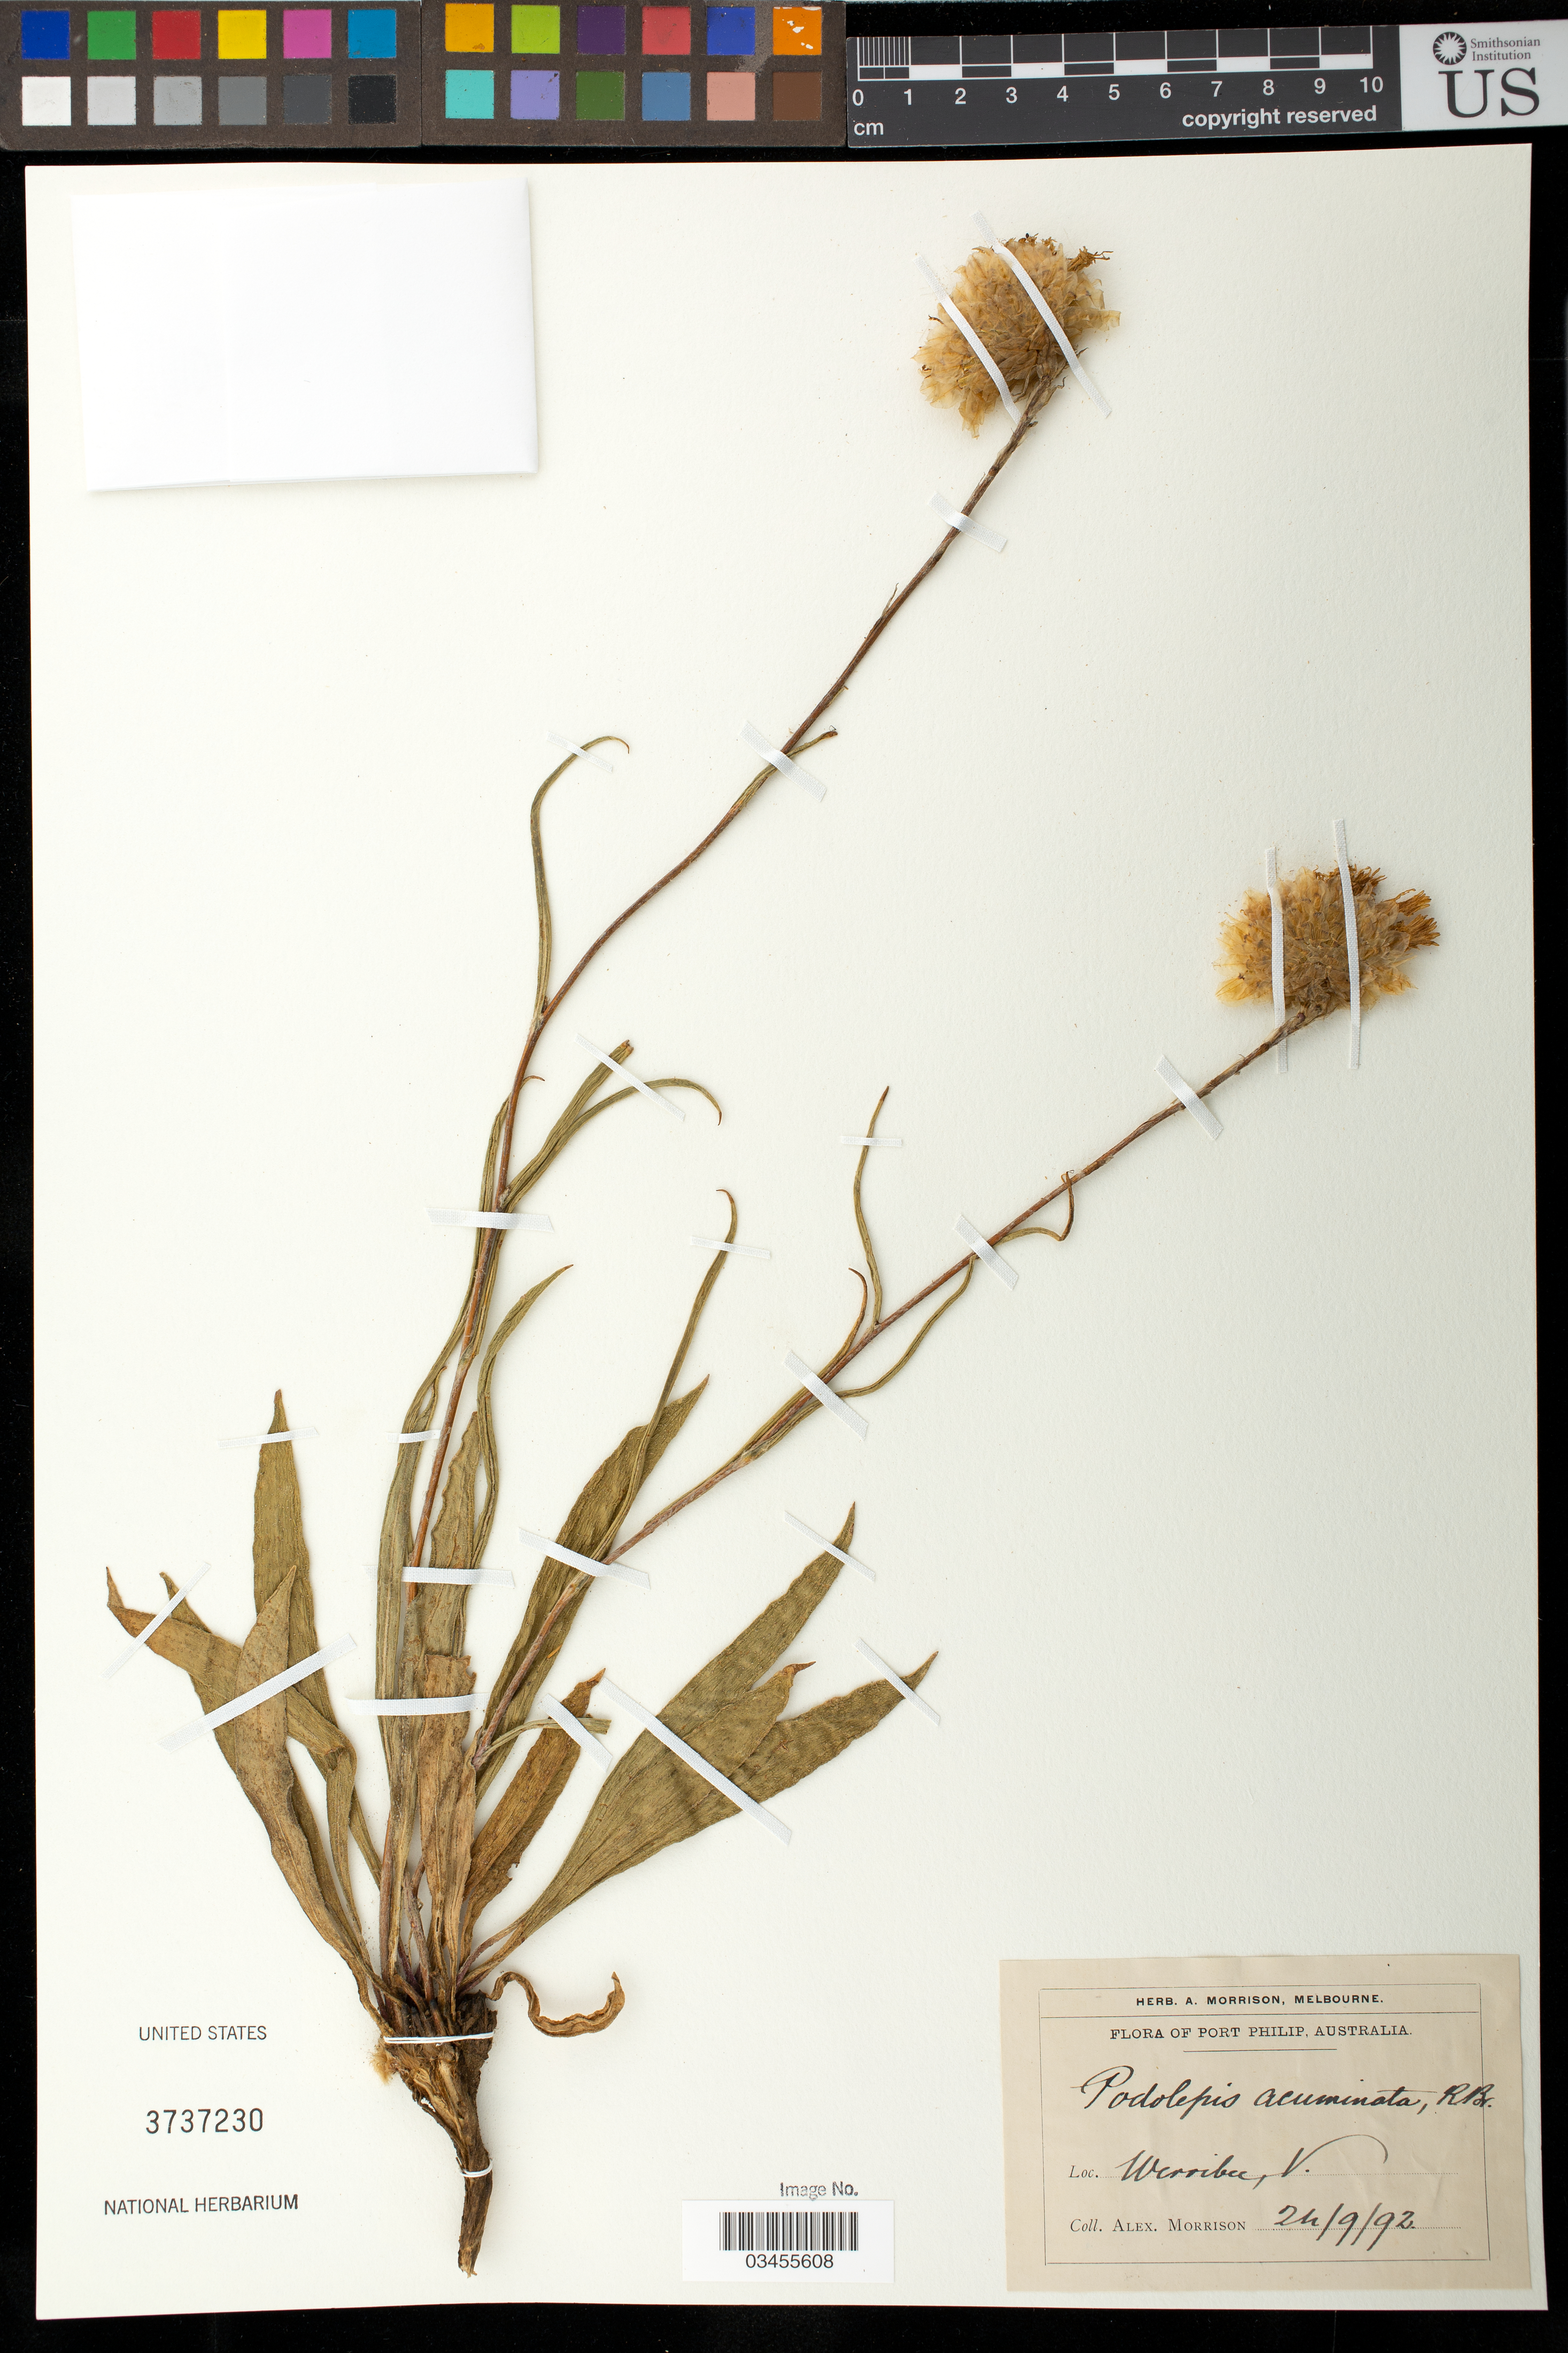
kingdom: Plantae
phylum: Tracheophyta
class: Magnoliopsida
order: Asterales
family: Asteraceae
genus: Podolepis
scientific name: Podolepis acuminata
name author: R. Br.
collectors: A. Morrison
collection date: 1892-09-24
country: Australia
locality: Werribee, Vic.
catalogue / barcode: US 3737230